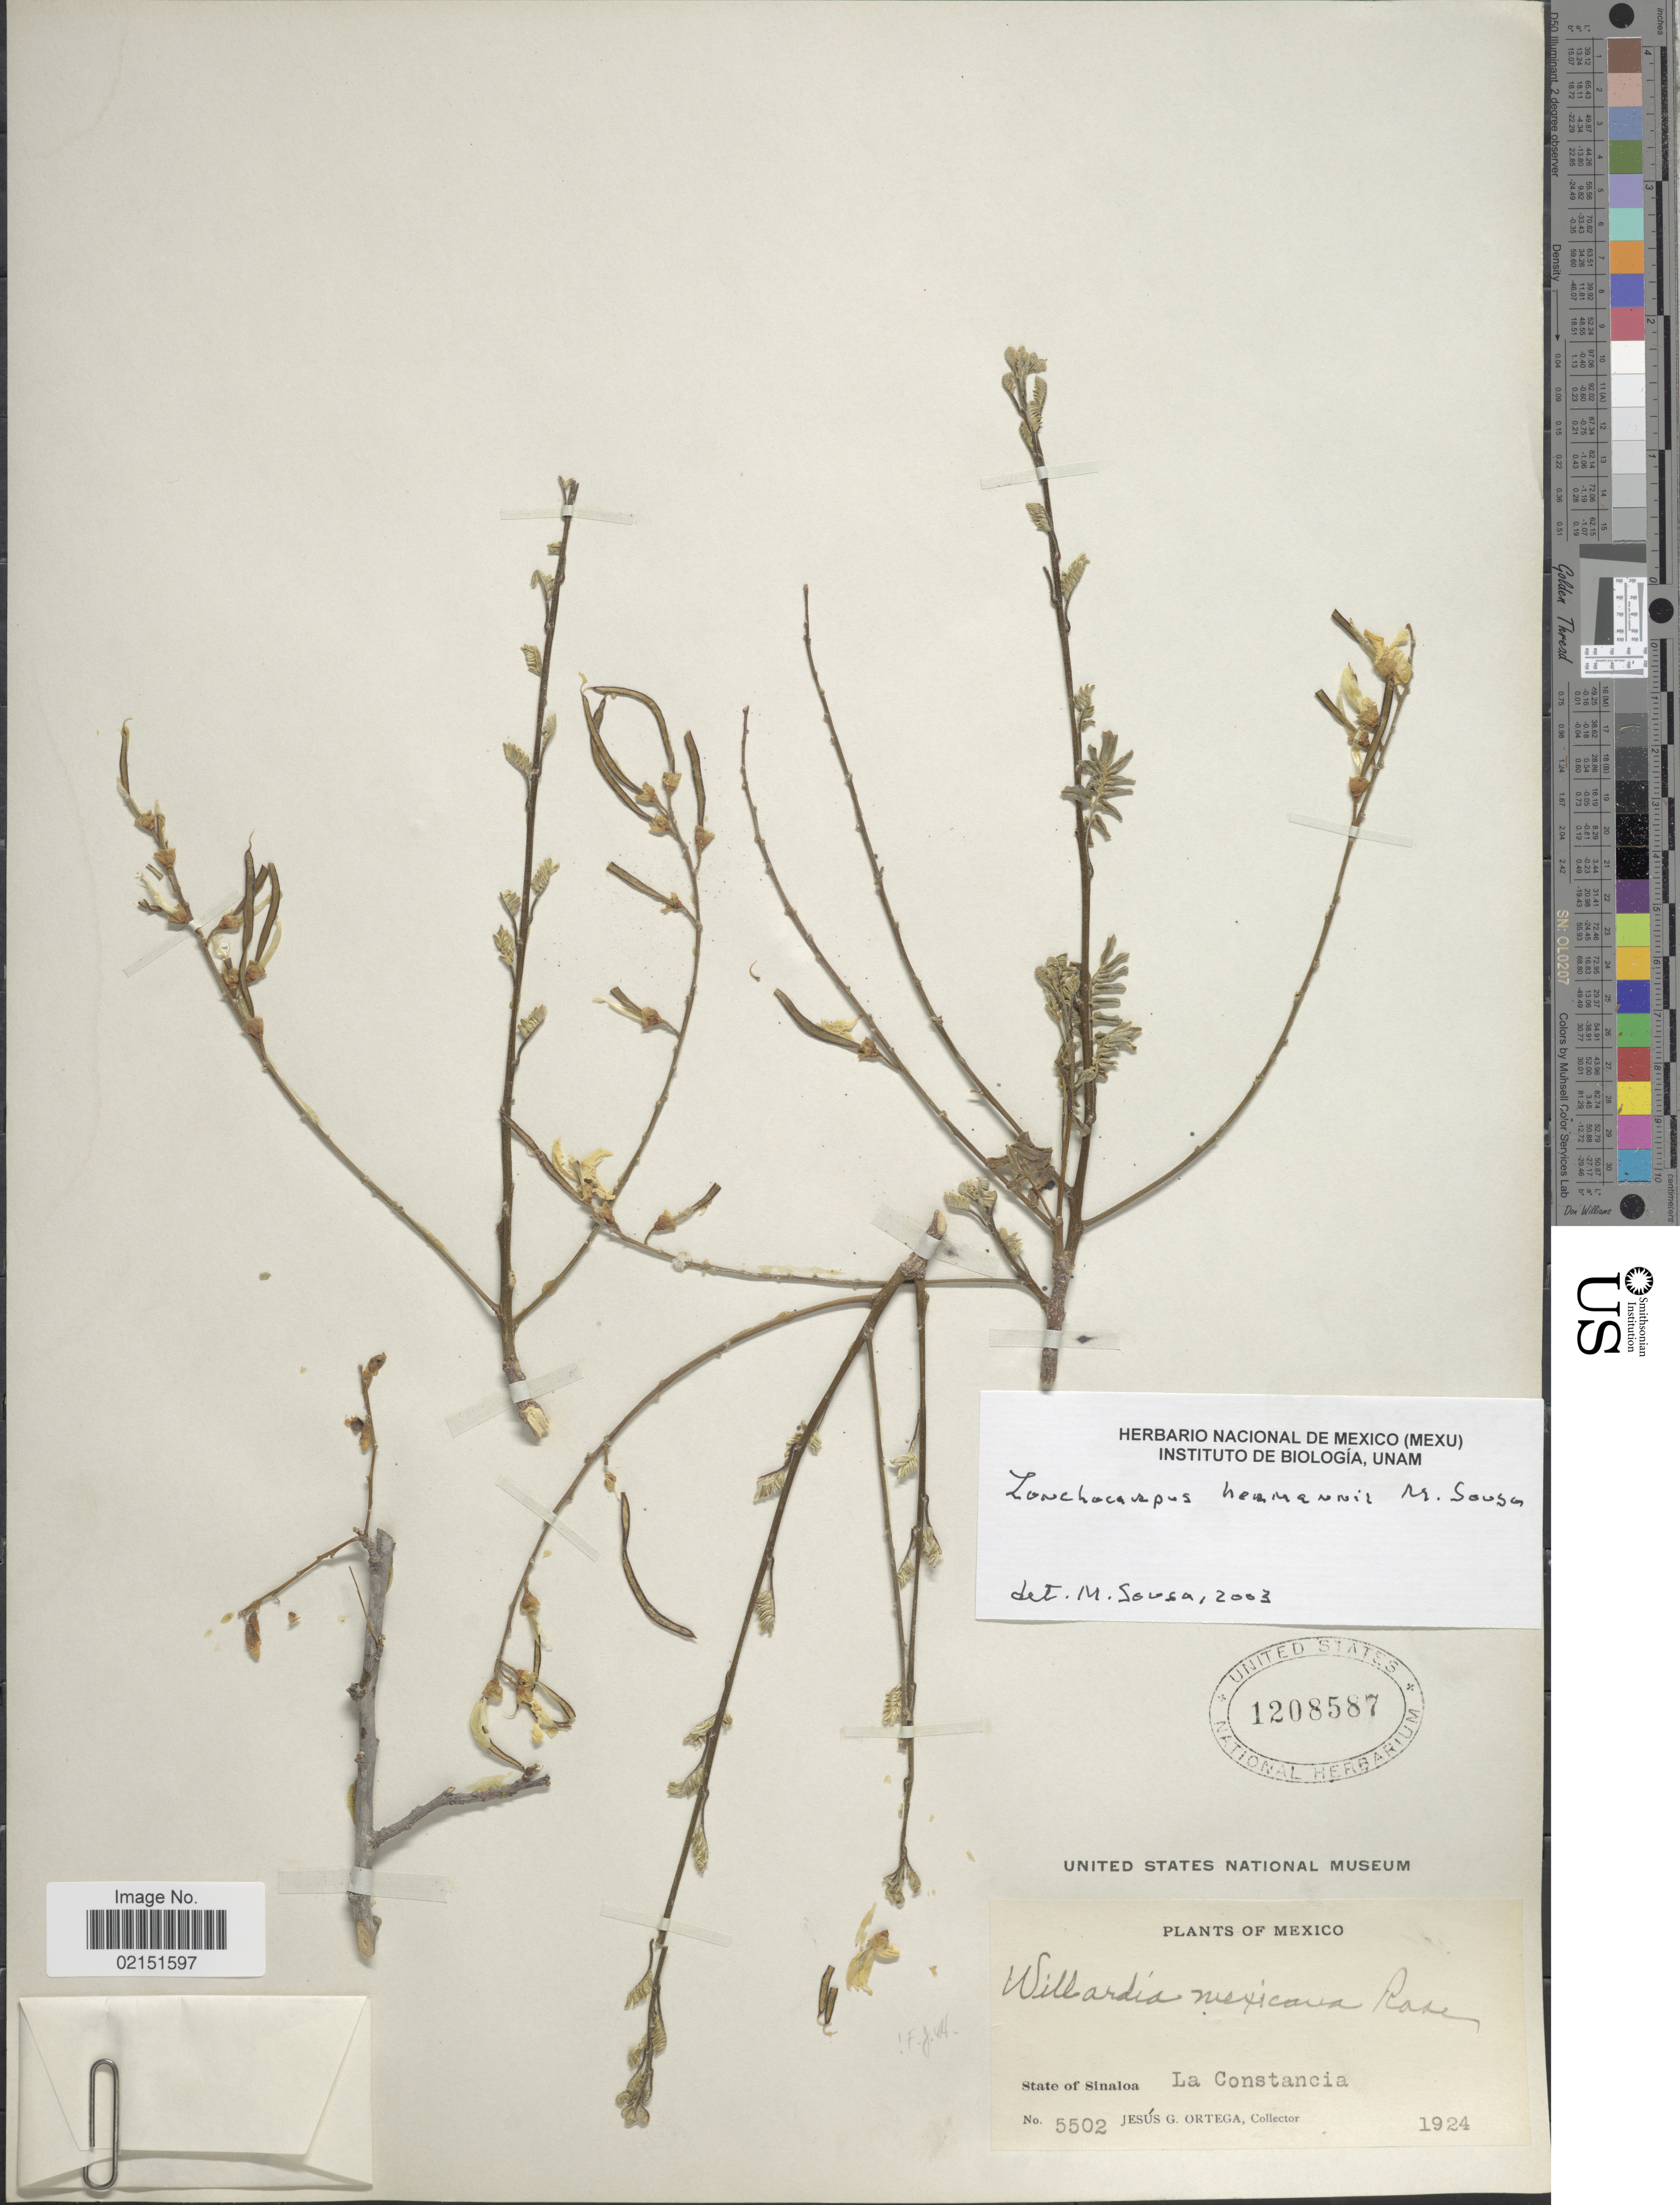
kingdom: Plantae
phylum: Tracheophyta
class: Magnoliopsida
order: Fabales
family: Fabaceae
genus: Lonchocarpus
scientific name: Lonchocarpus hermannii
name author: M. Sousa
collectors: J. Ortega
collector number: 5502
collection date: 1924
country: Mexico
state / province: Sinaloa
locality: State of Sinaloa. La Constancia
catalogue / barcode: US 1208587